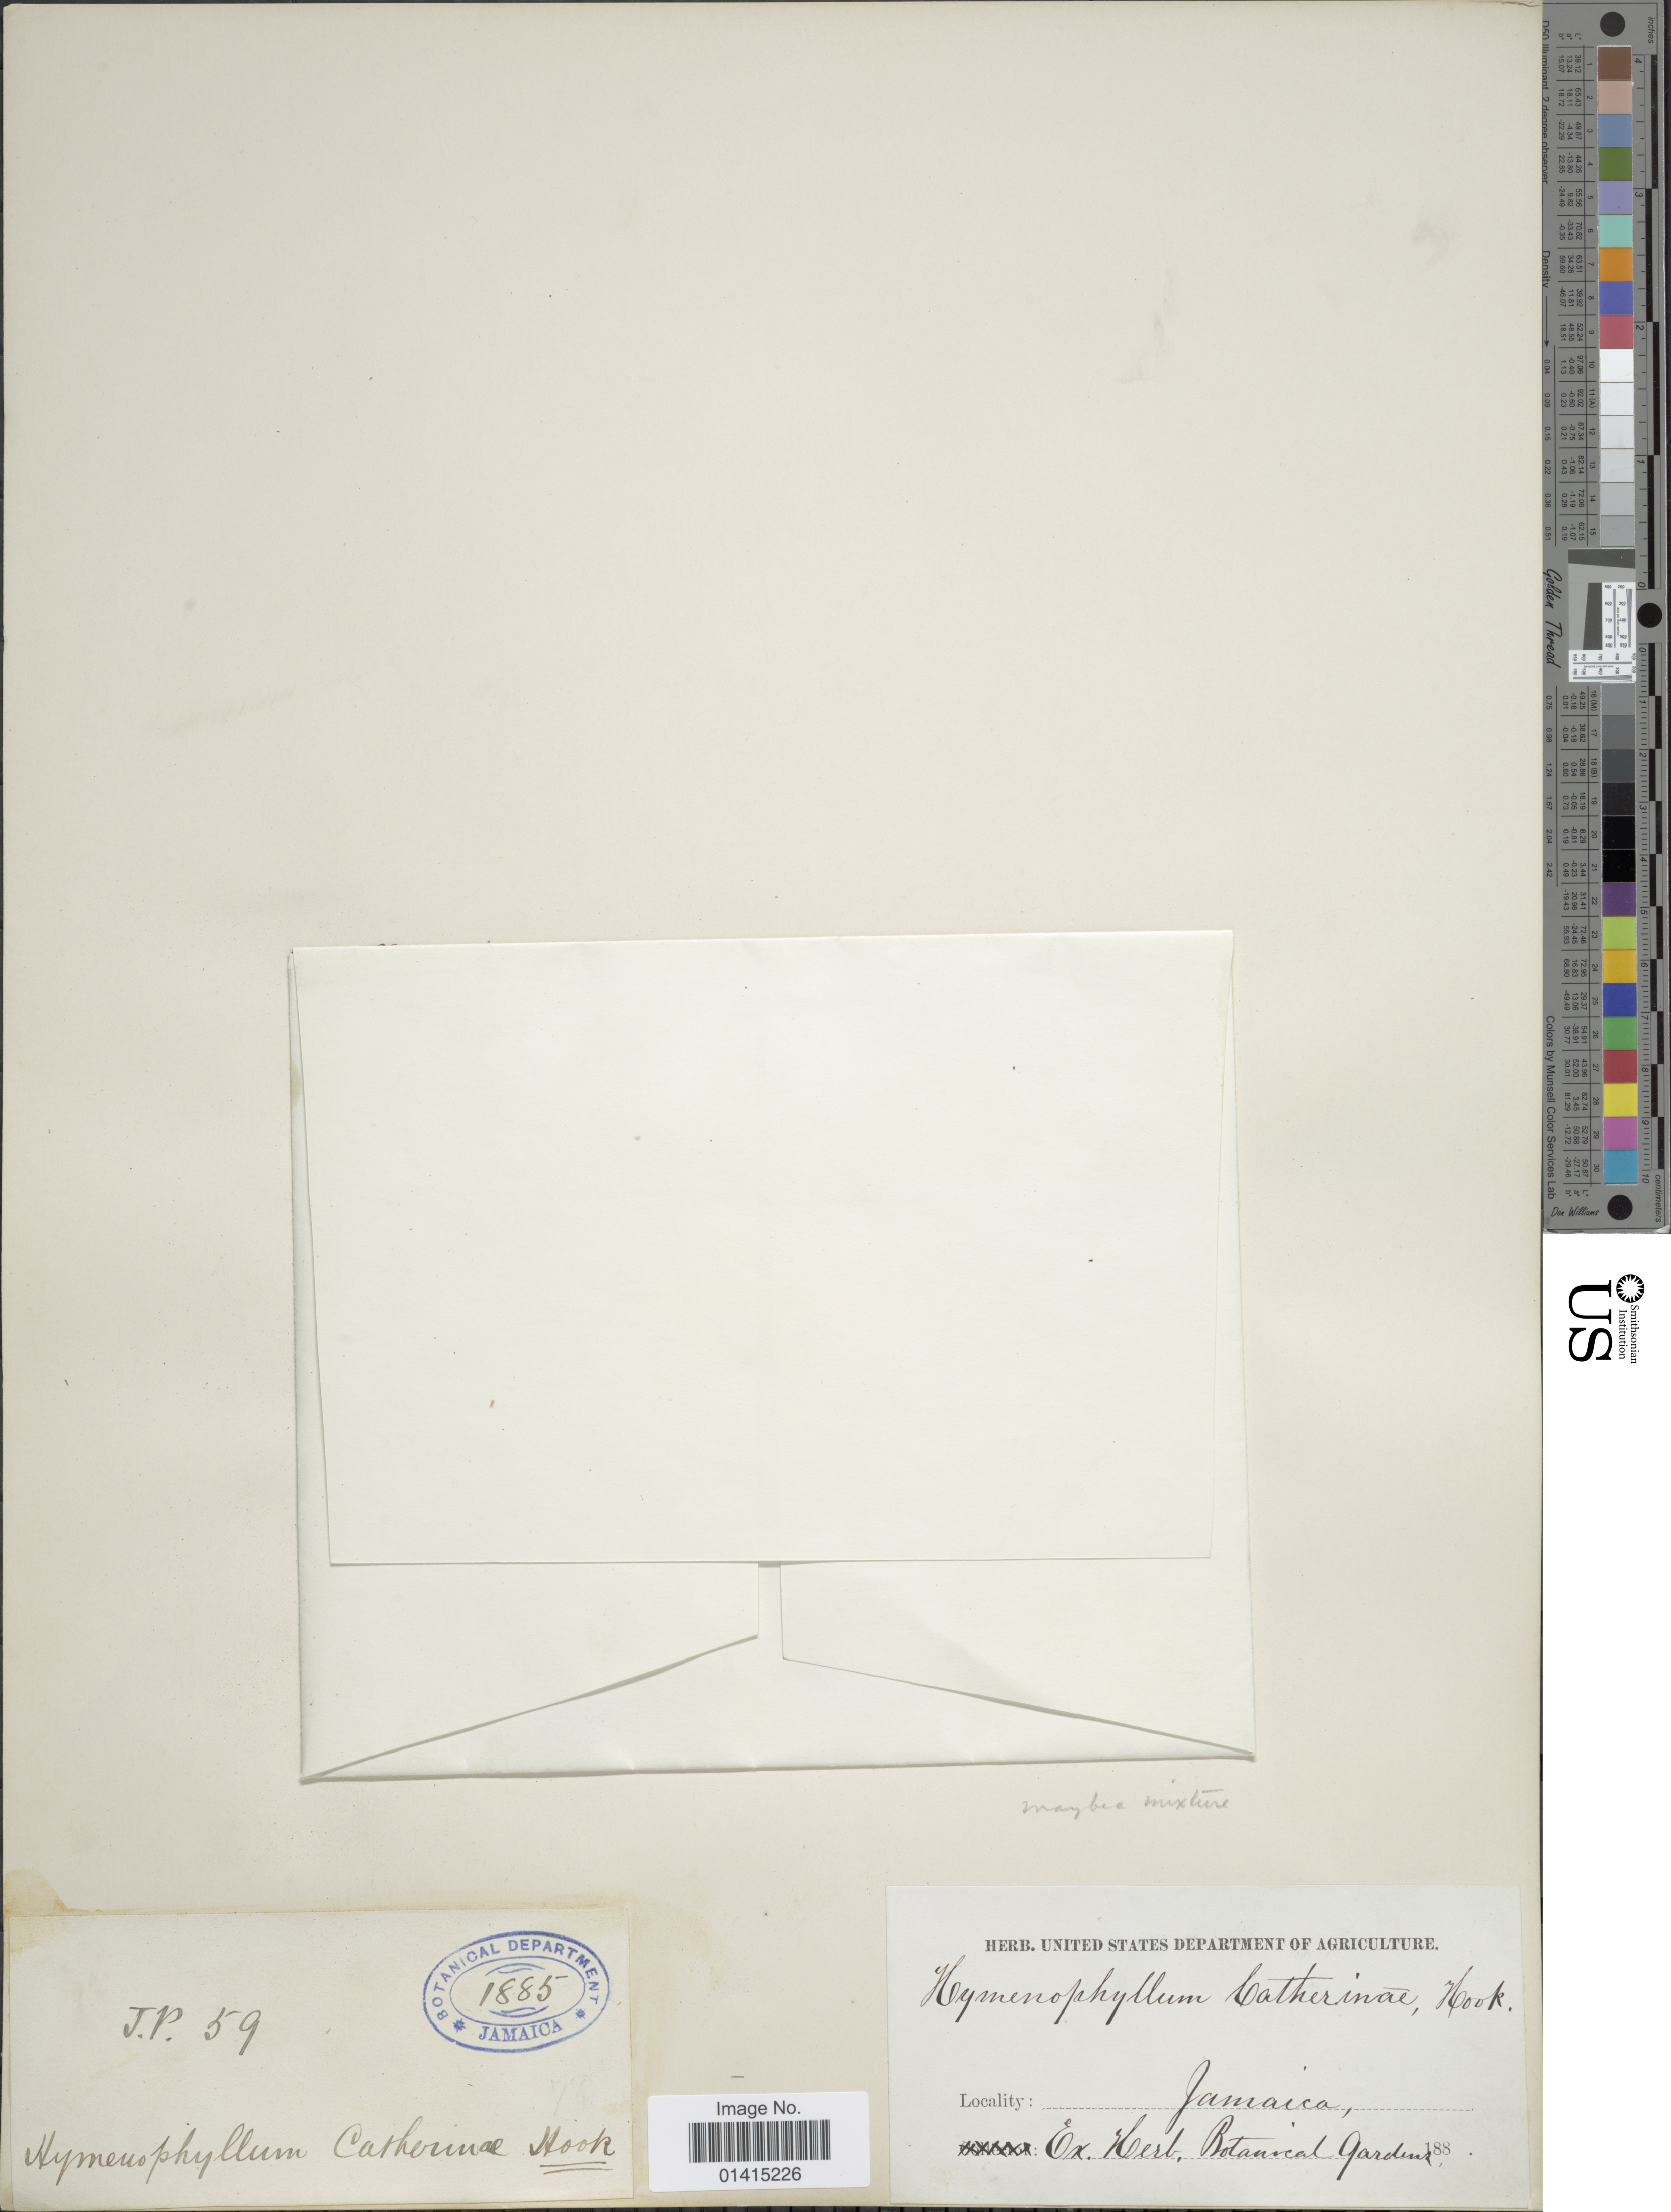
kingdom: Plantae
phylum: Tracheophyta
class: Polypodiopsida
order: Hymenophyllales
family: Hymenophyllaceae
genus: Hymenophyllum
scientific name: Hymenophyllum lineare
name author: (Sw.) Sw.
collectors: ex herb. Botanic Gardens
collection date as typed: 188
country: Jamaica